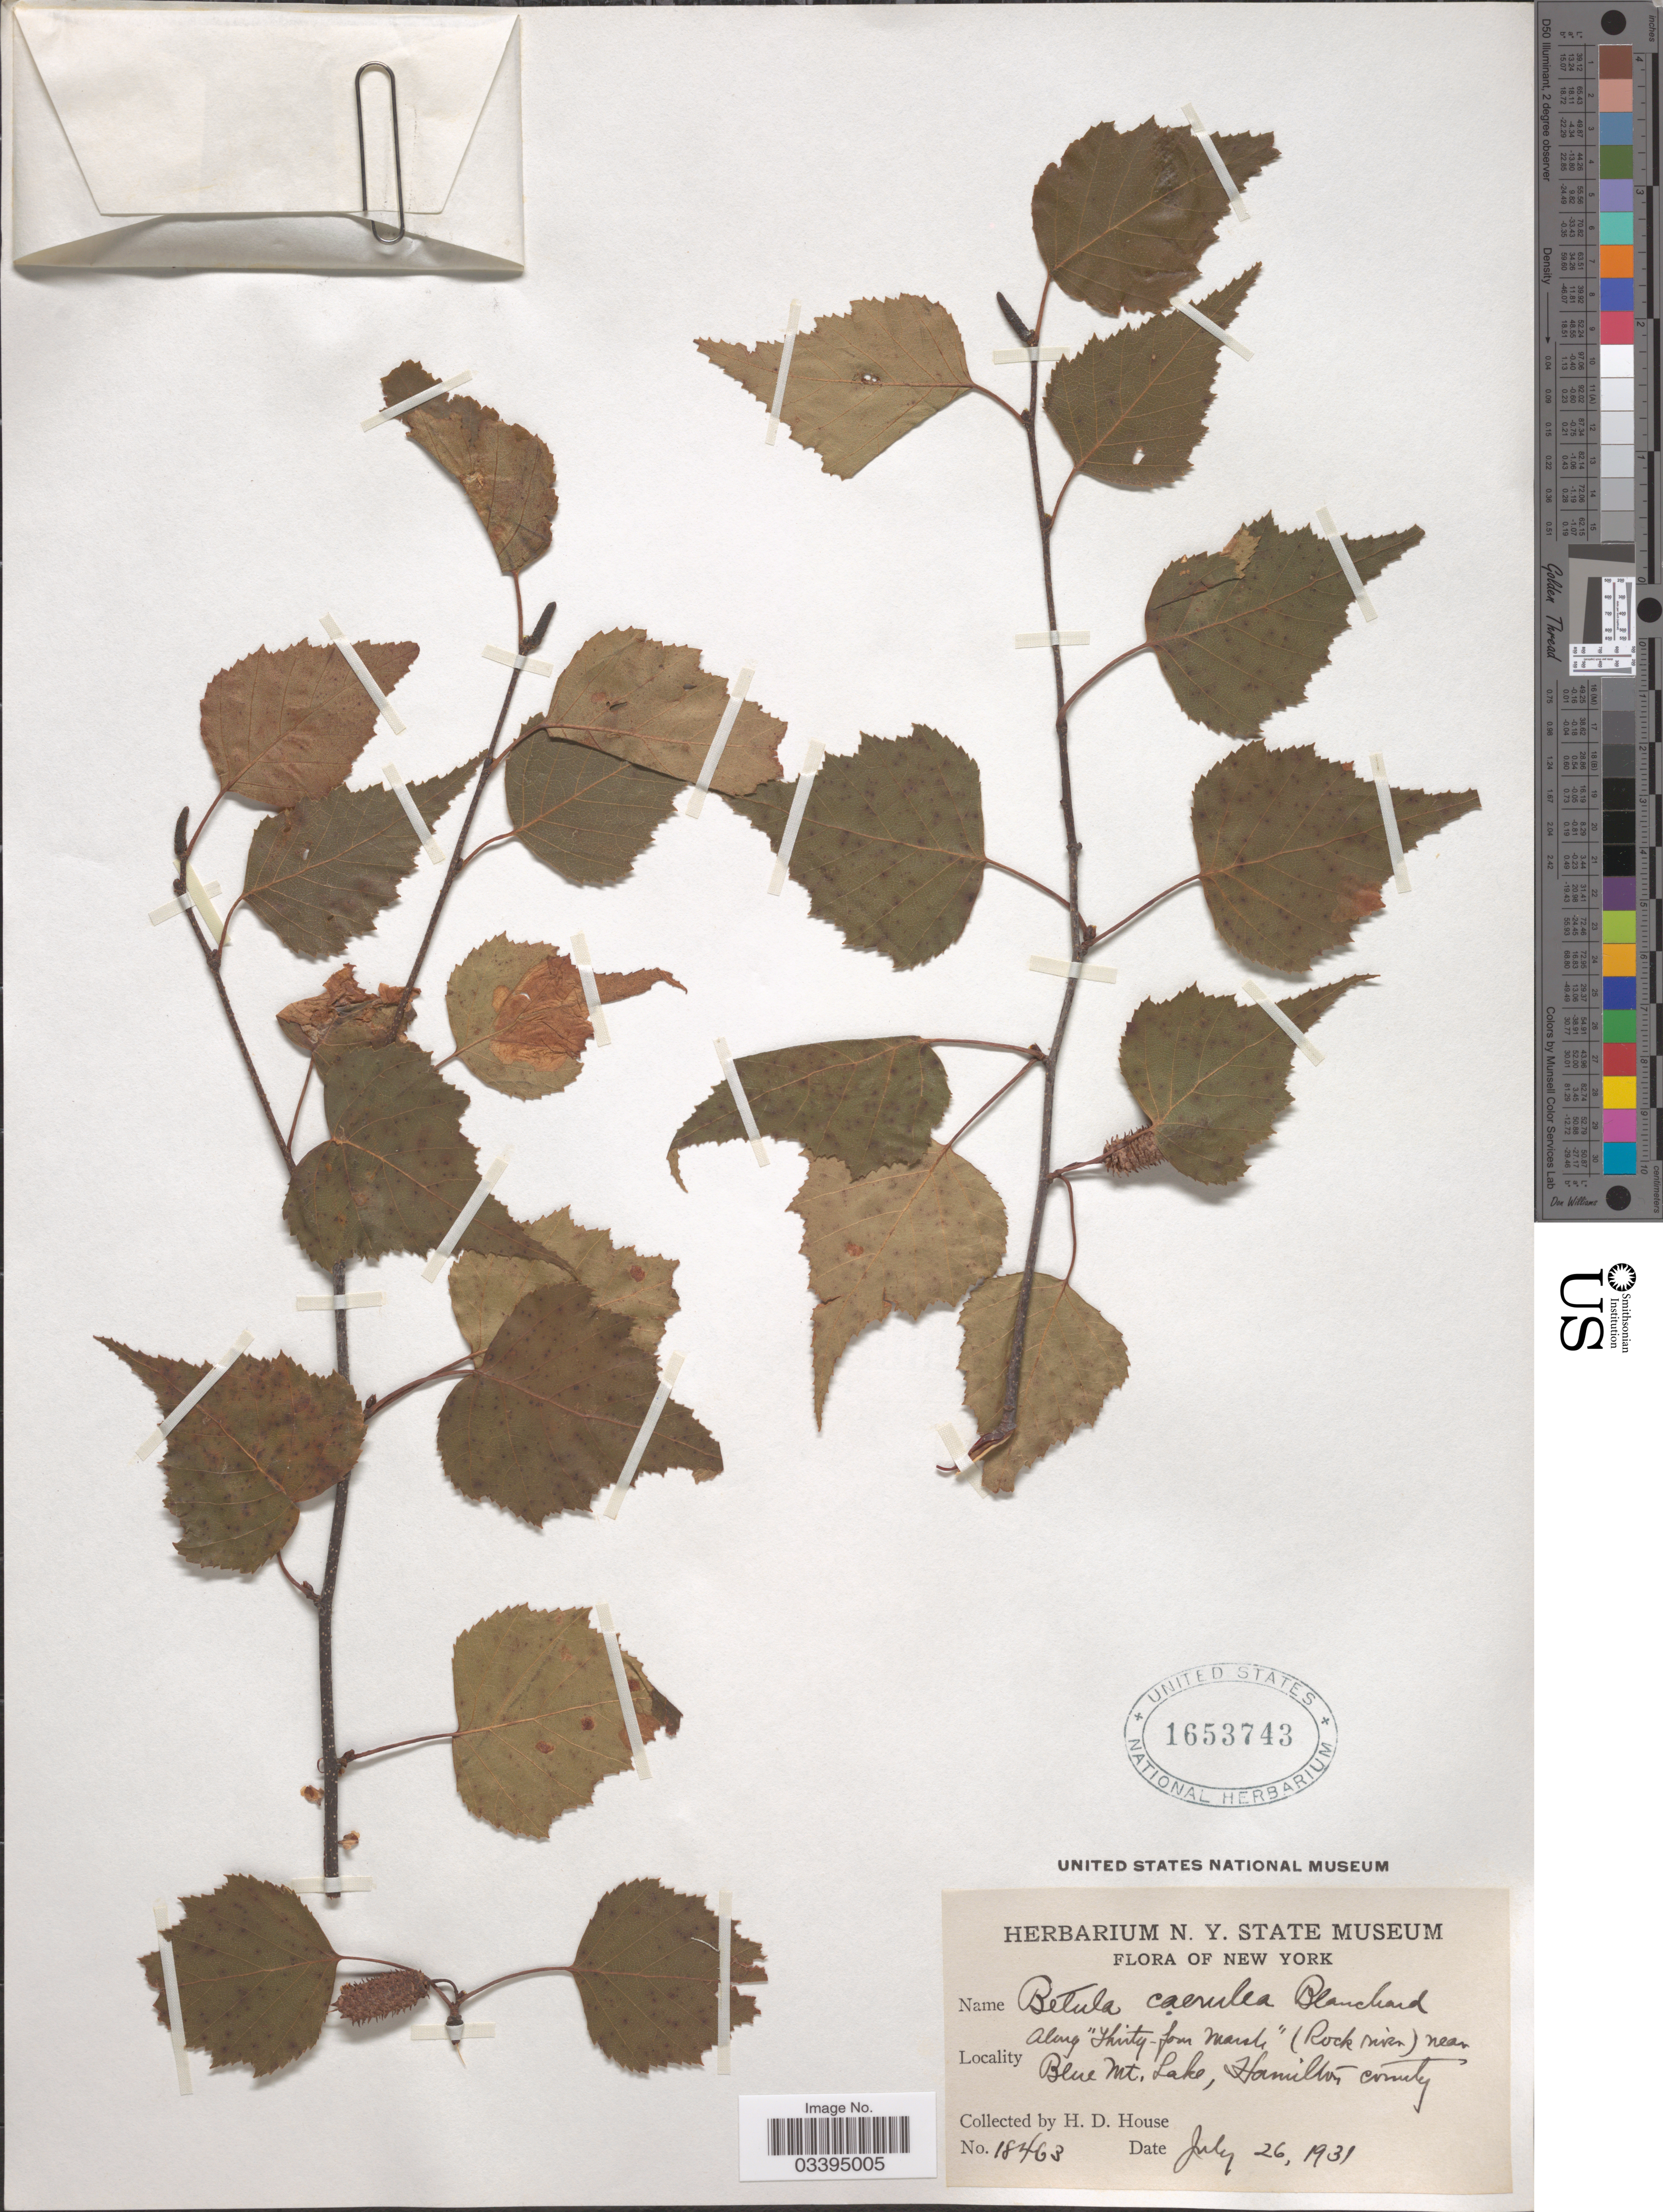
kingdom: Plantae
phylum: Tracheophyta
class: Magnoliopsida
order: Fagales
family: Betulaceae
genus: Betula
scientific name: Betula caerulea-grandis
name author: Blanch.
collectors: H. D. House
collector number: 18463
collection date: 1931-07-26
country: United States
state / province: New York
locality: Along "Thirty-four Marsh" (Rock river) near Blue Mt. Lake, Hamilton County.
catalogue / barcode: US 1653743